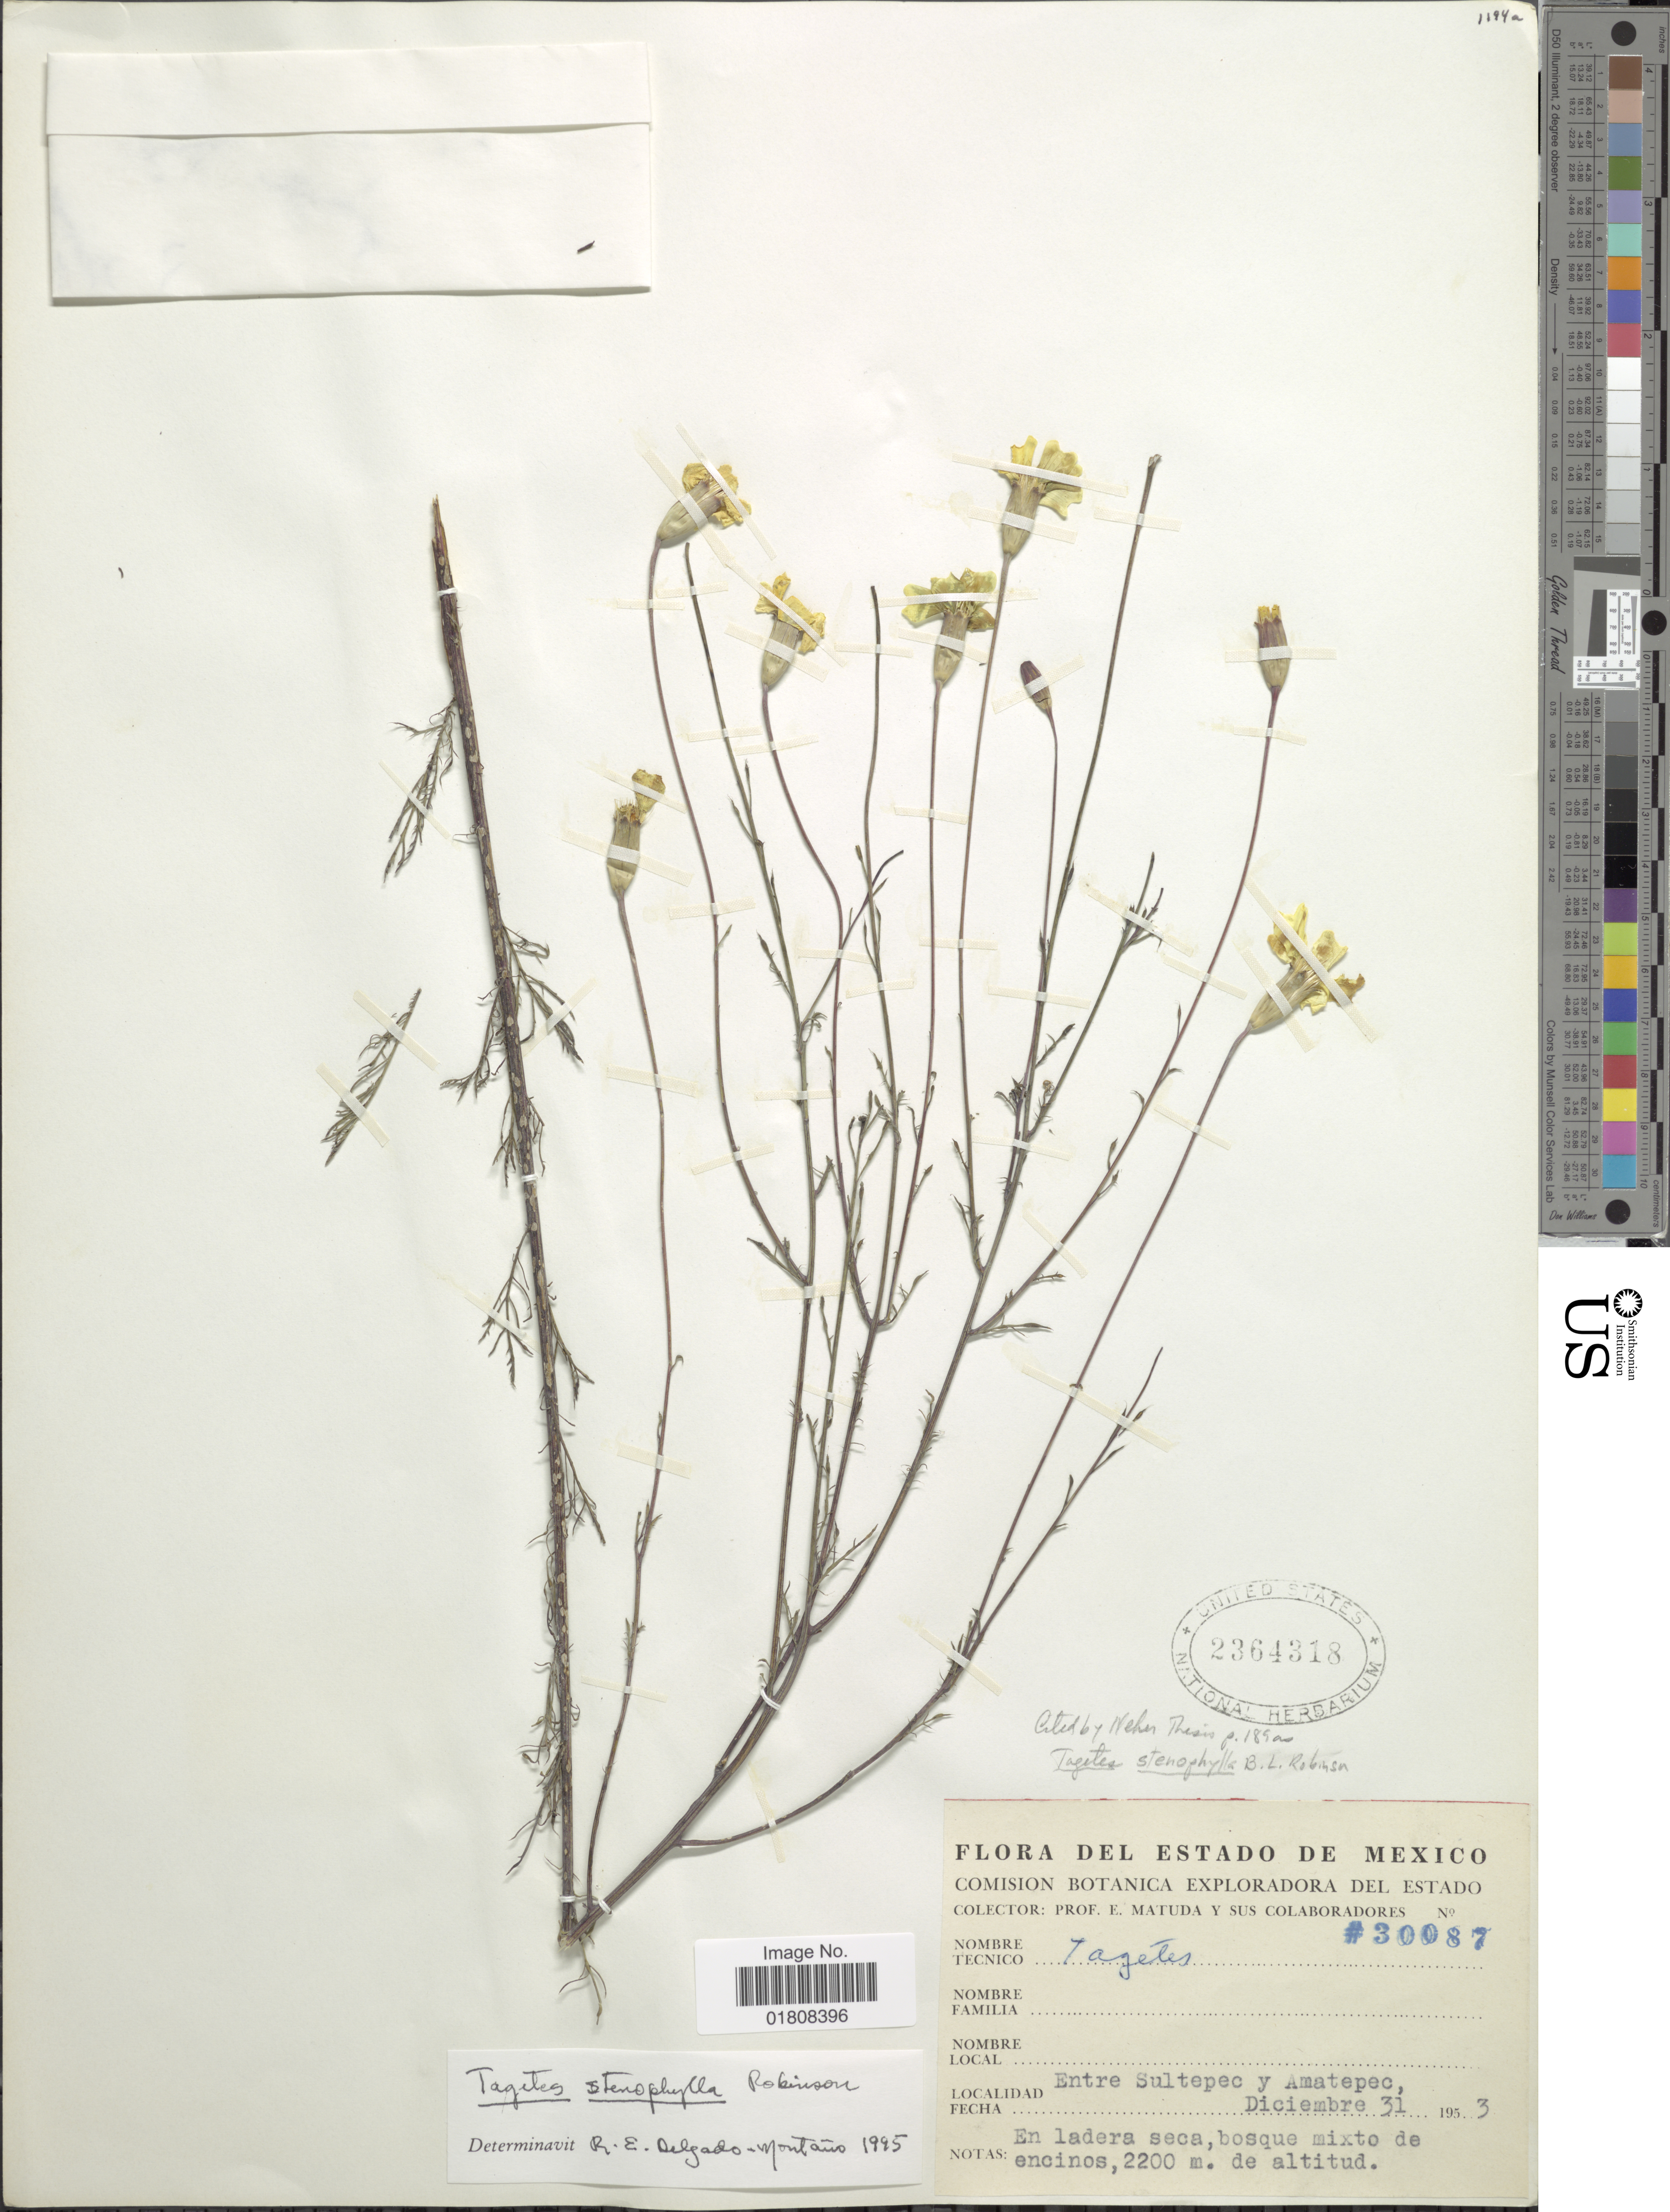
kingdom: Plantae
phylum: Tracheophyta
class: Magnoliopsida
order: Asterales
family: Asteraceae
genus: Tagetes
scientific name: Tagetes stenophylla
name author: B.L. Rob.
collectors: E. Matuda & et al.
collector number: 30087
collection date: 1953-12-31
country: Mexico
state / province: México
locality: Entre Sultepec Y Amatepec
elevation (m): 2200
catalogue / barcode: US 2364318